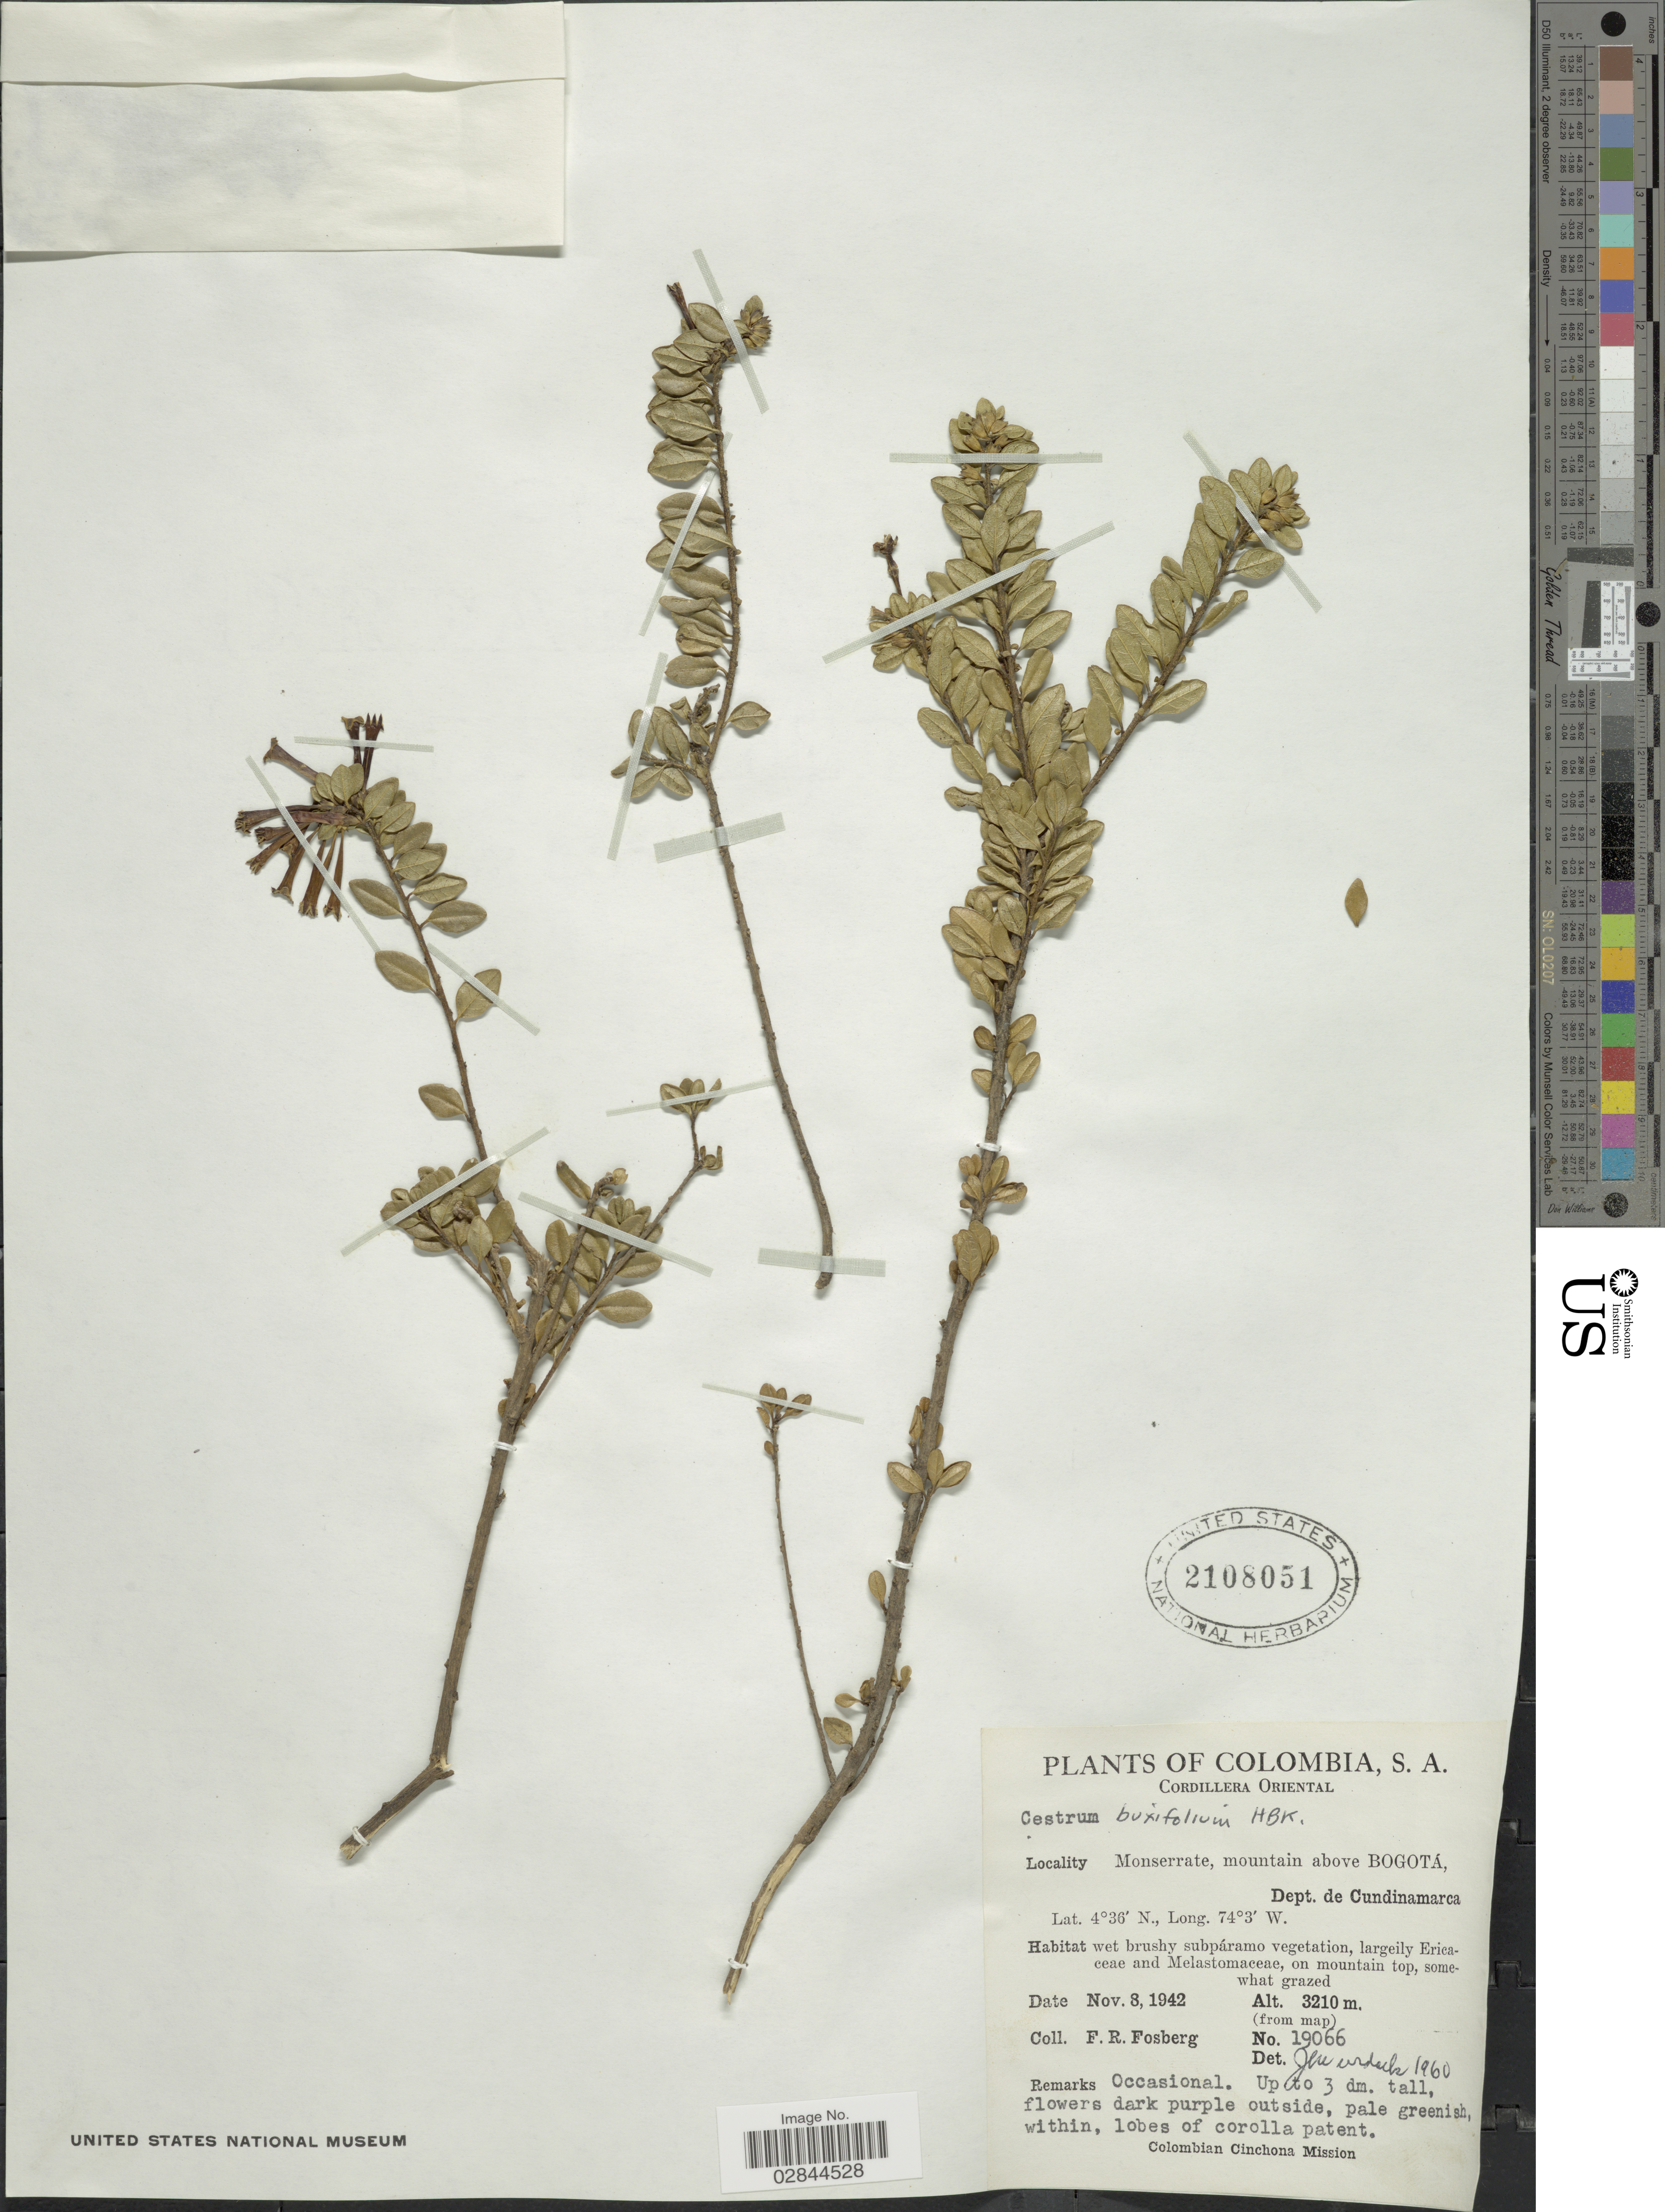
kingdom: Plantae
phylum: Tracheophyta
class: Magnoliopsida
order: Solanales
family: Solanaceae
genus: Cestrum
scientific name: Cestrum buxifolium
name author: Kunth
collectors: F. R. Fosberg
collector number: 19066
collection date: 1942-11-08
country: Colombia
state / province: Cundinamarca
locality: Cordillera Oriental,. Monserrate, mountain above Bogotá. Dept. de Cundinamarca.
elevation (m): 3210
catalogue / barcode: US 2108051